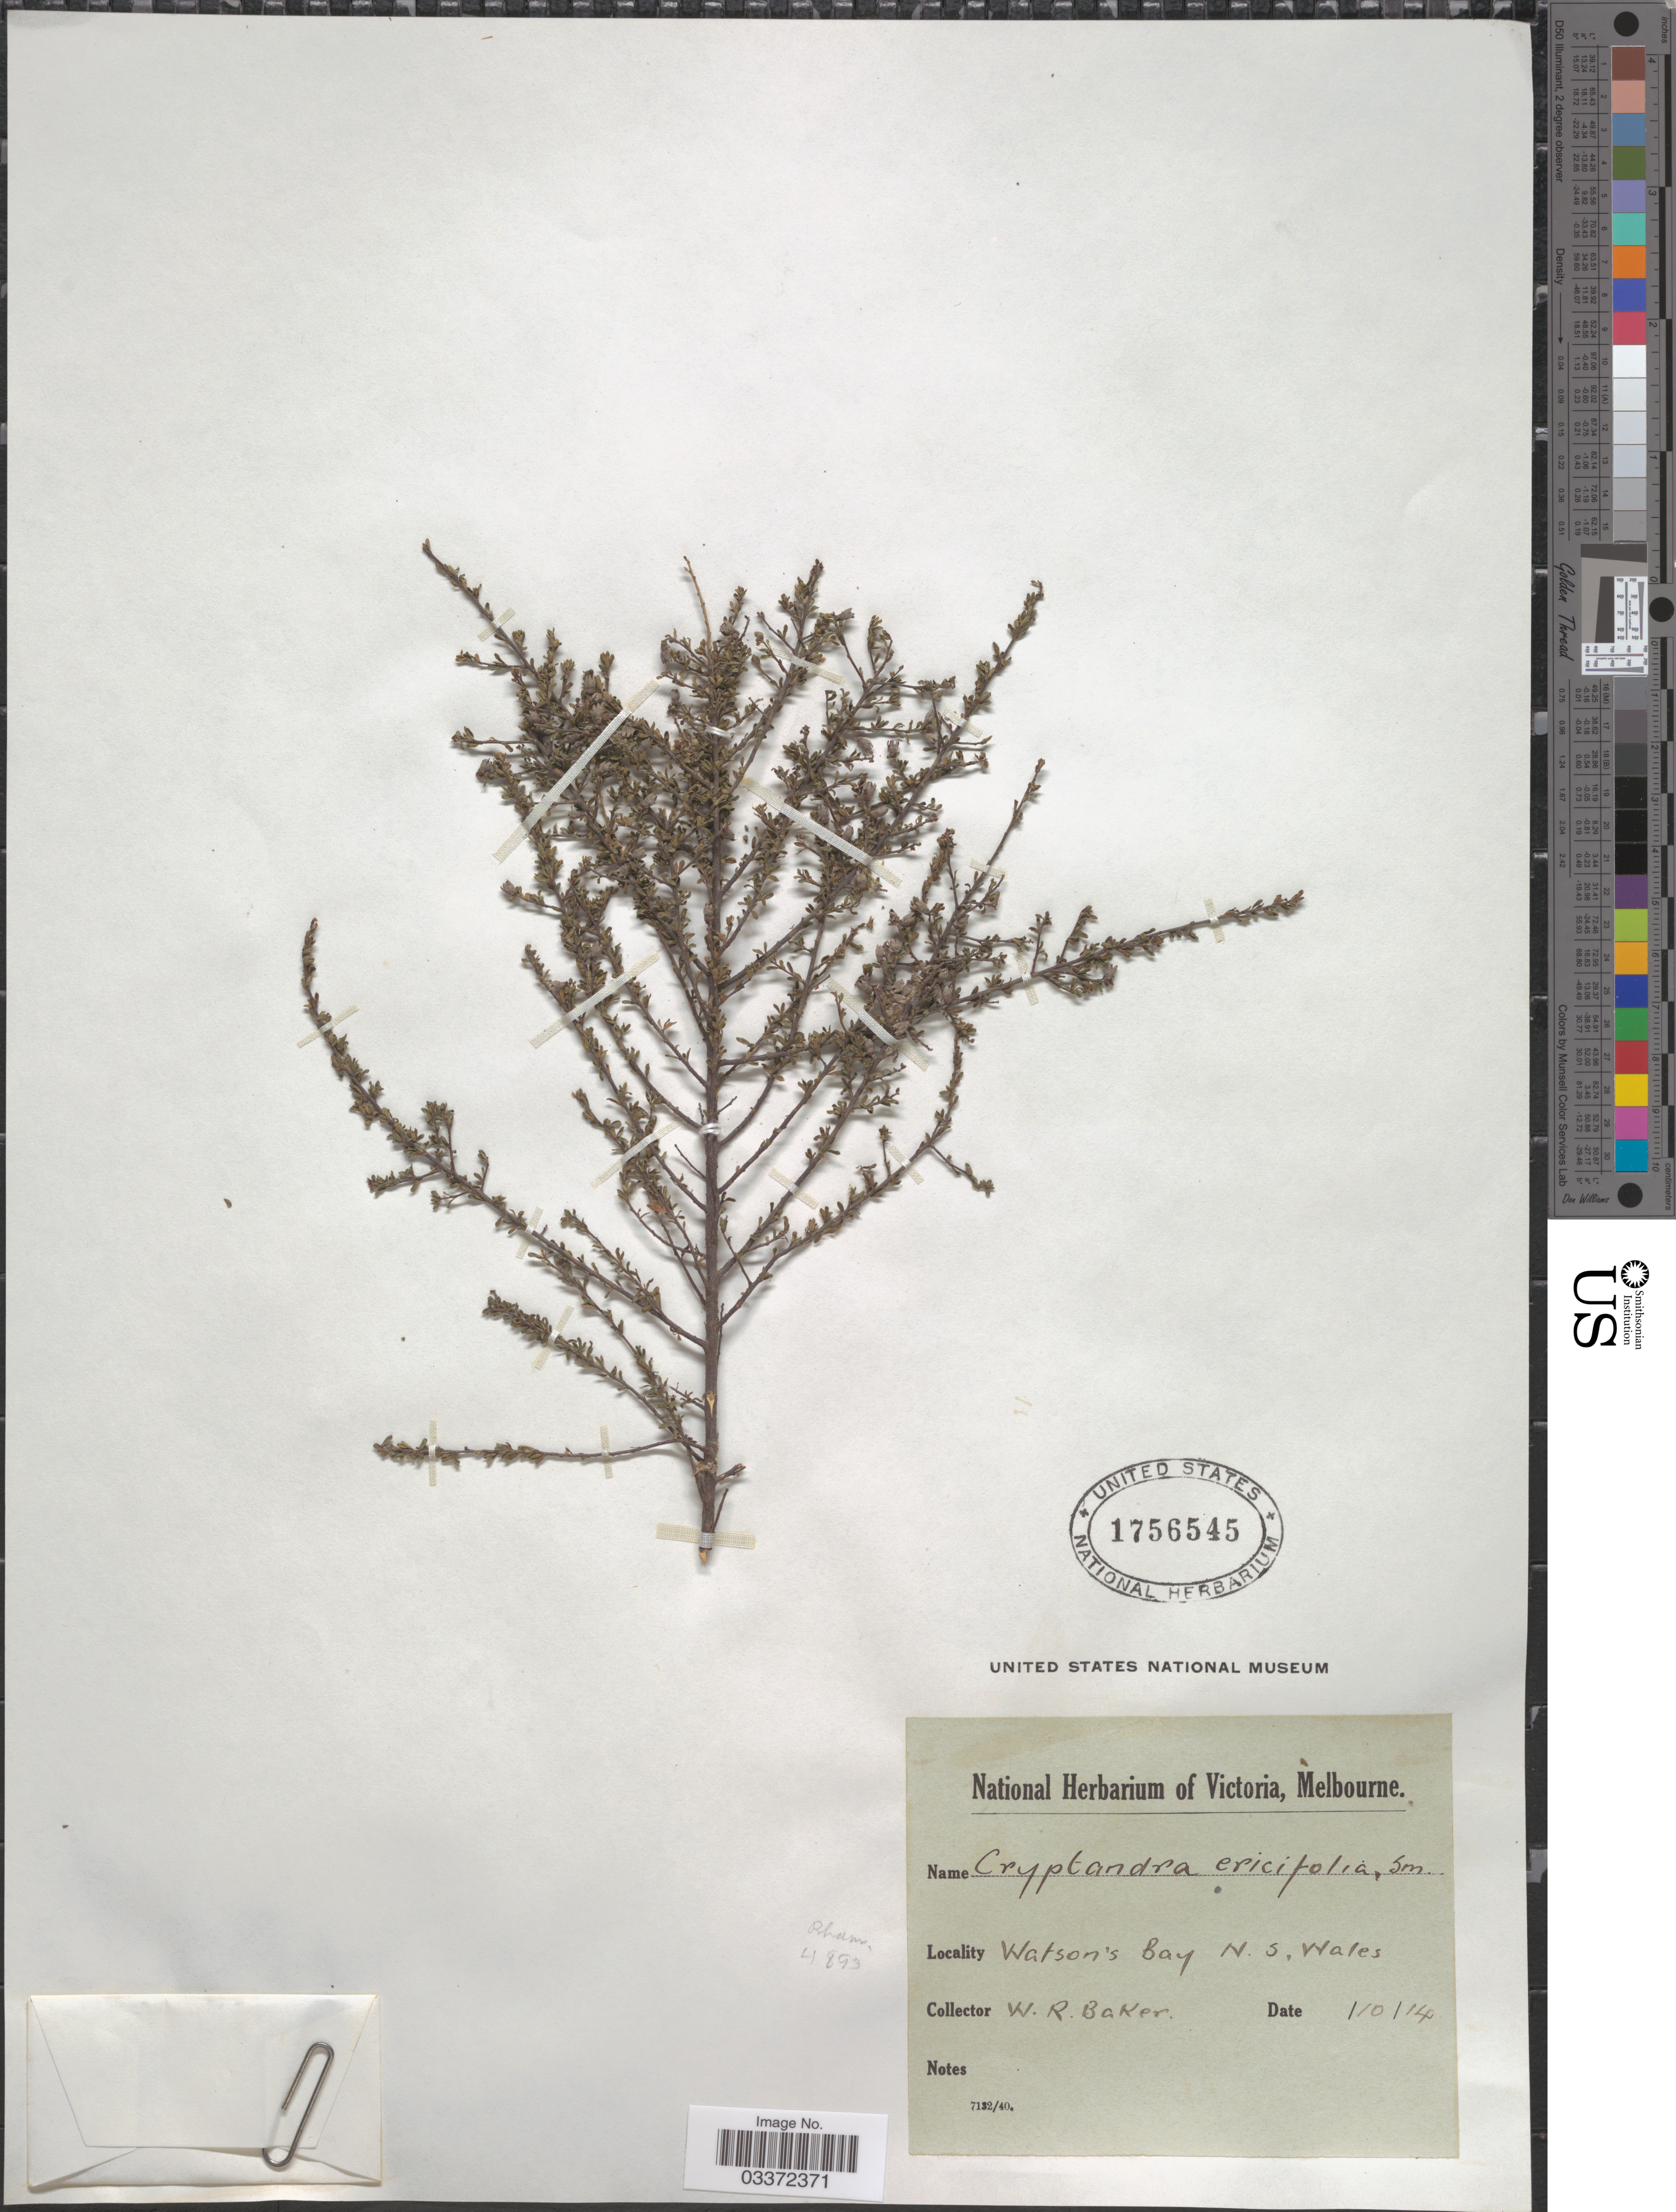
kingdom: Plantae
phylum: Tracheophyta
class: Magnoliopsida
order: Rosales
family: Rhamnaceae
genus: Cryptandra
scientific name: Cryptandra ericifolia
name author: Rudge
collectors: W. Baker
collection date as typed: Transcribed d/m/y: /10/14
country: Australia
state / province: New South Wales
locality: Watson Bay.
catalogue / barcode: US 1756545